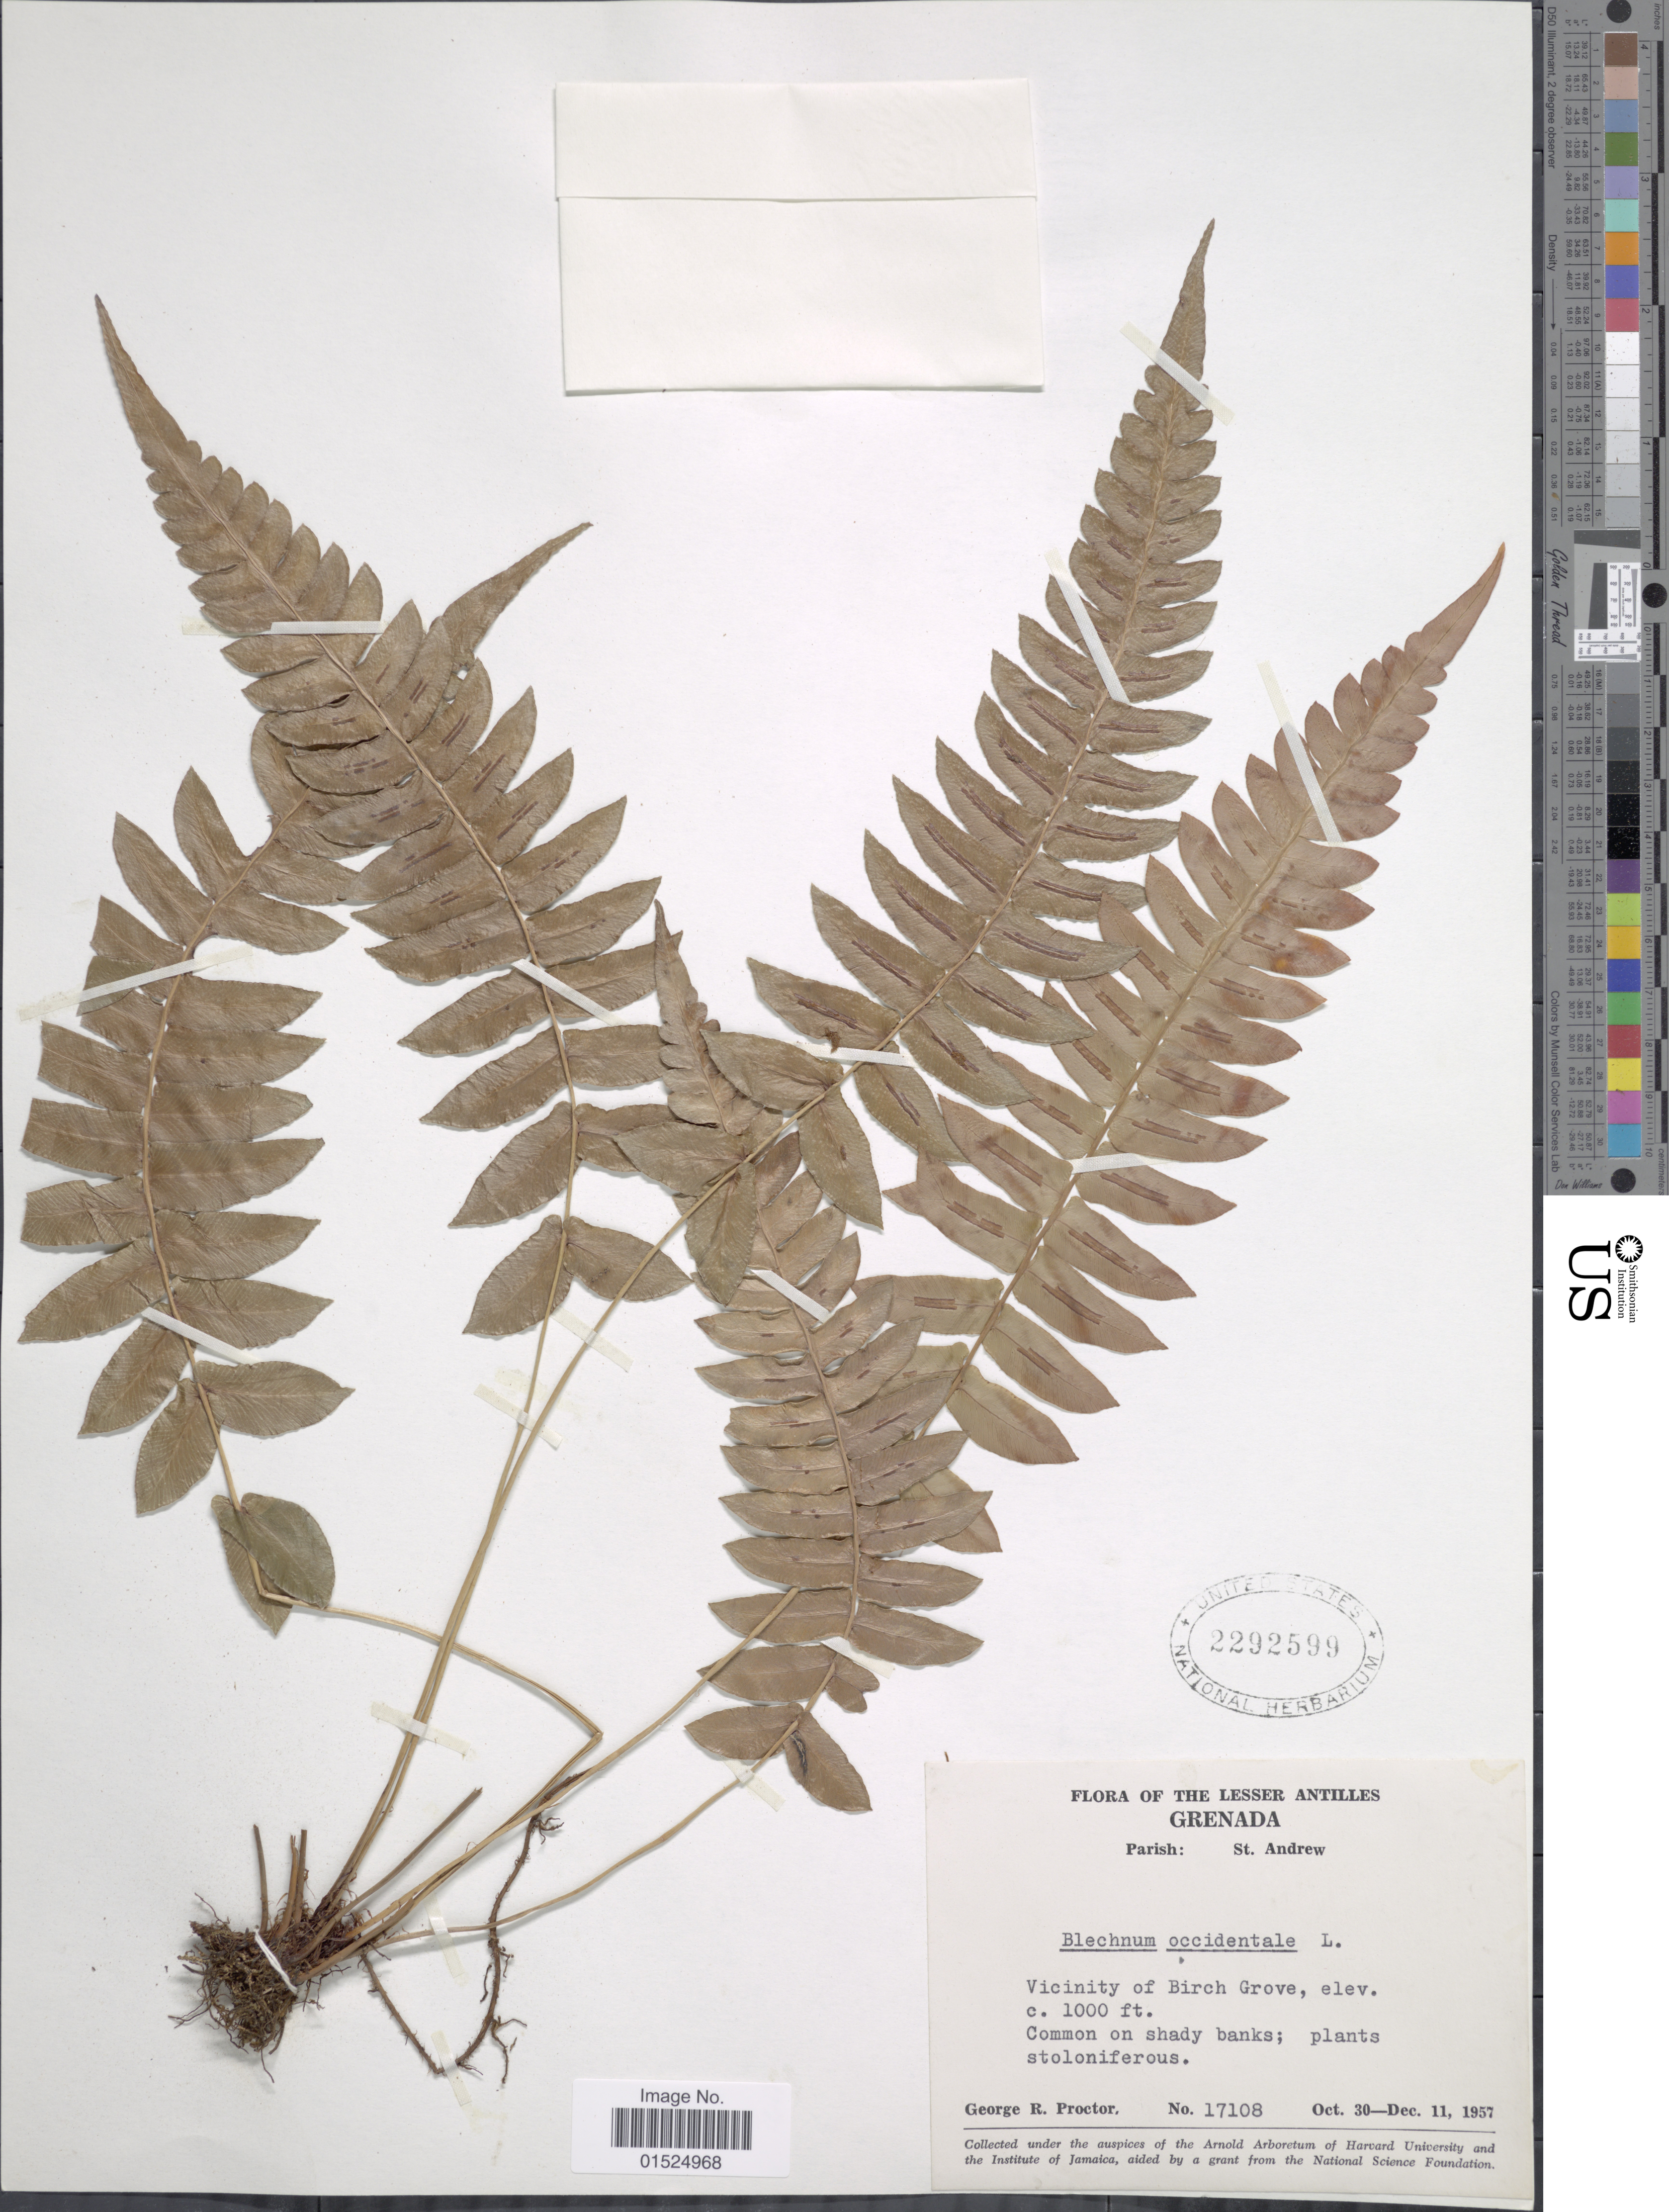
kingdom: Plantae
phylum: Tracheophyta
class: Polypodiopsida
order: Polypodiales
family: Blechnaceae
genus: Blechnum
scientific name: Blechnum occidentale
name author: L.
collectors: G. Proctor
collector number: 17108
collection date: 1957-10-30/1957-12-11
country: Grenada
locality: St, Andrew, Birch Grove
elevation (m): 305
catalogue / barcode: US 2292599